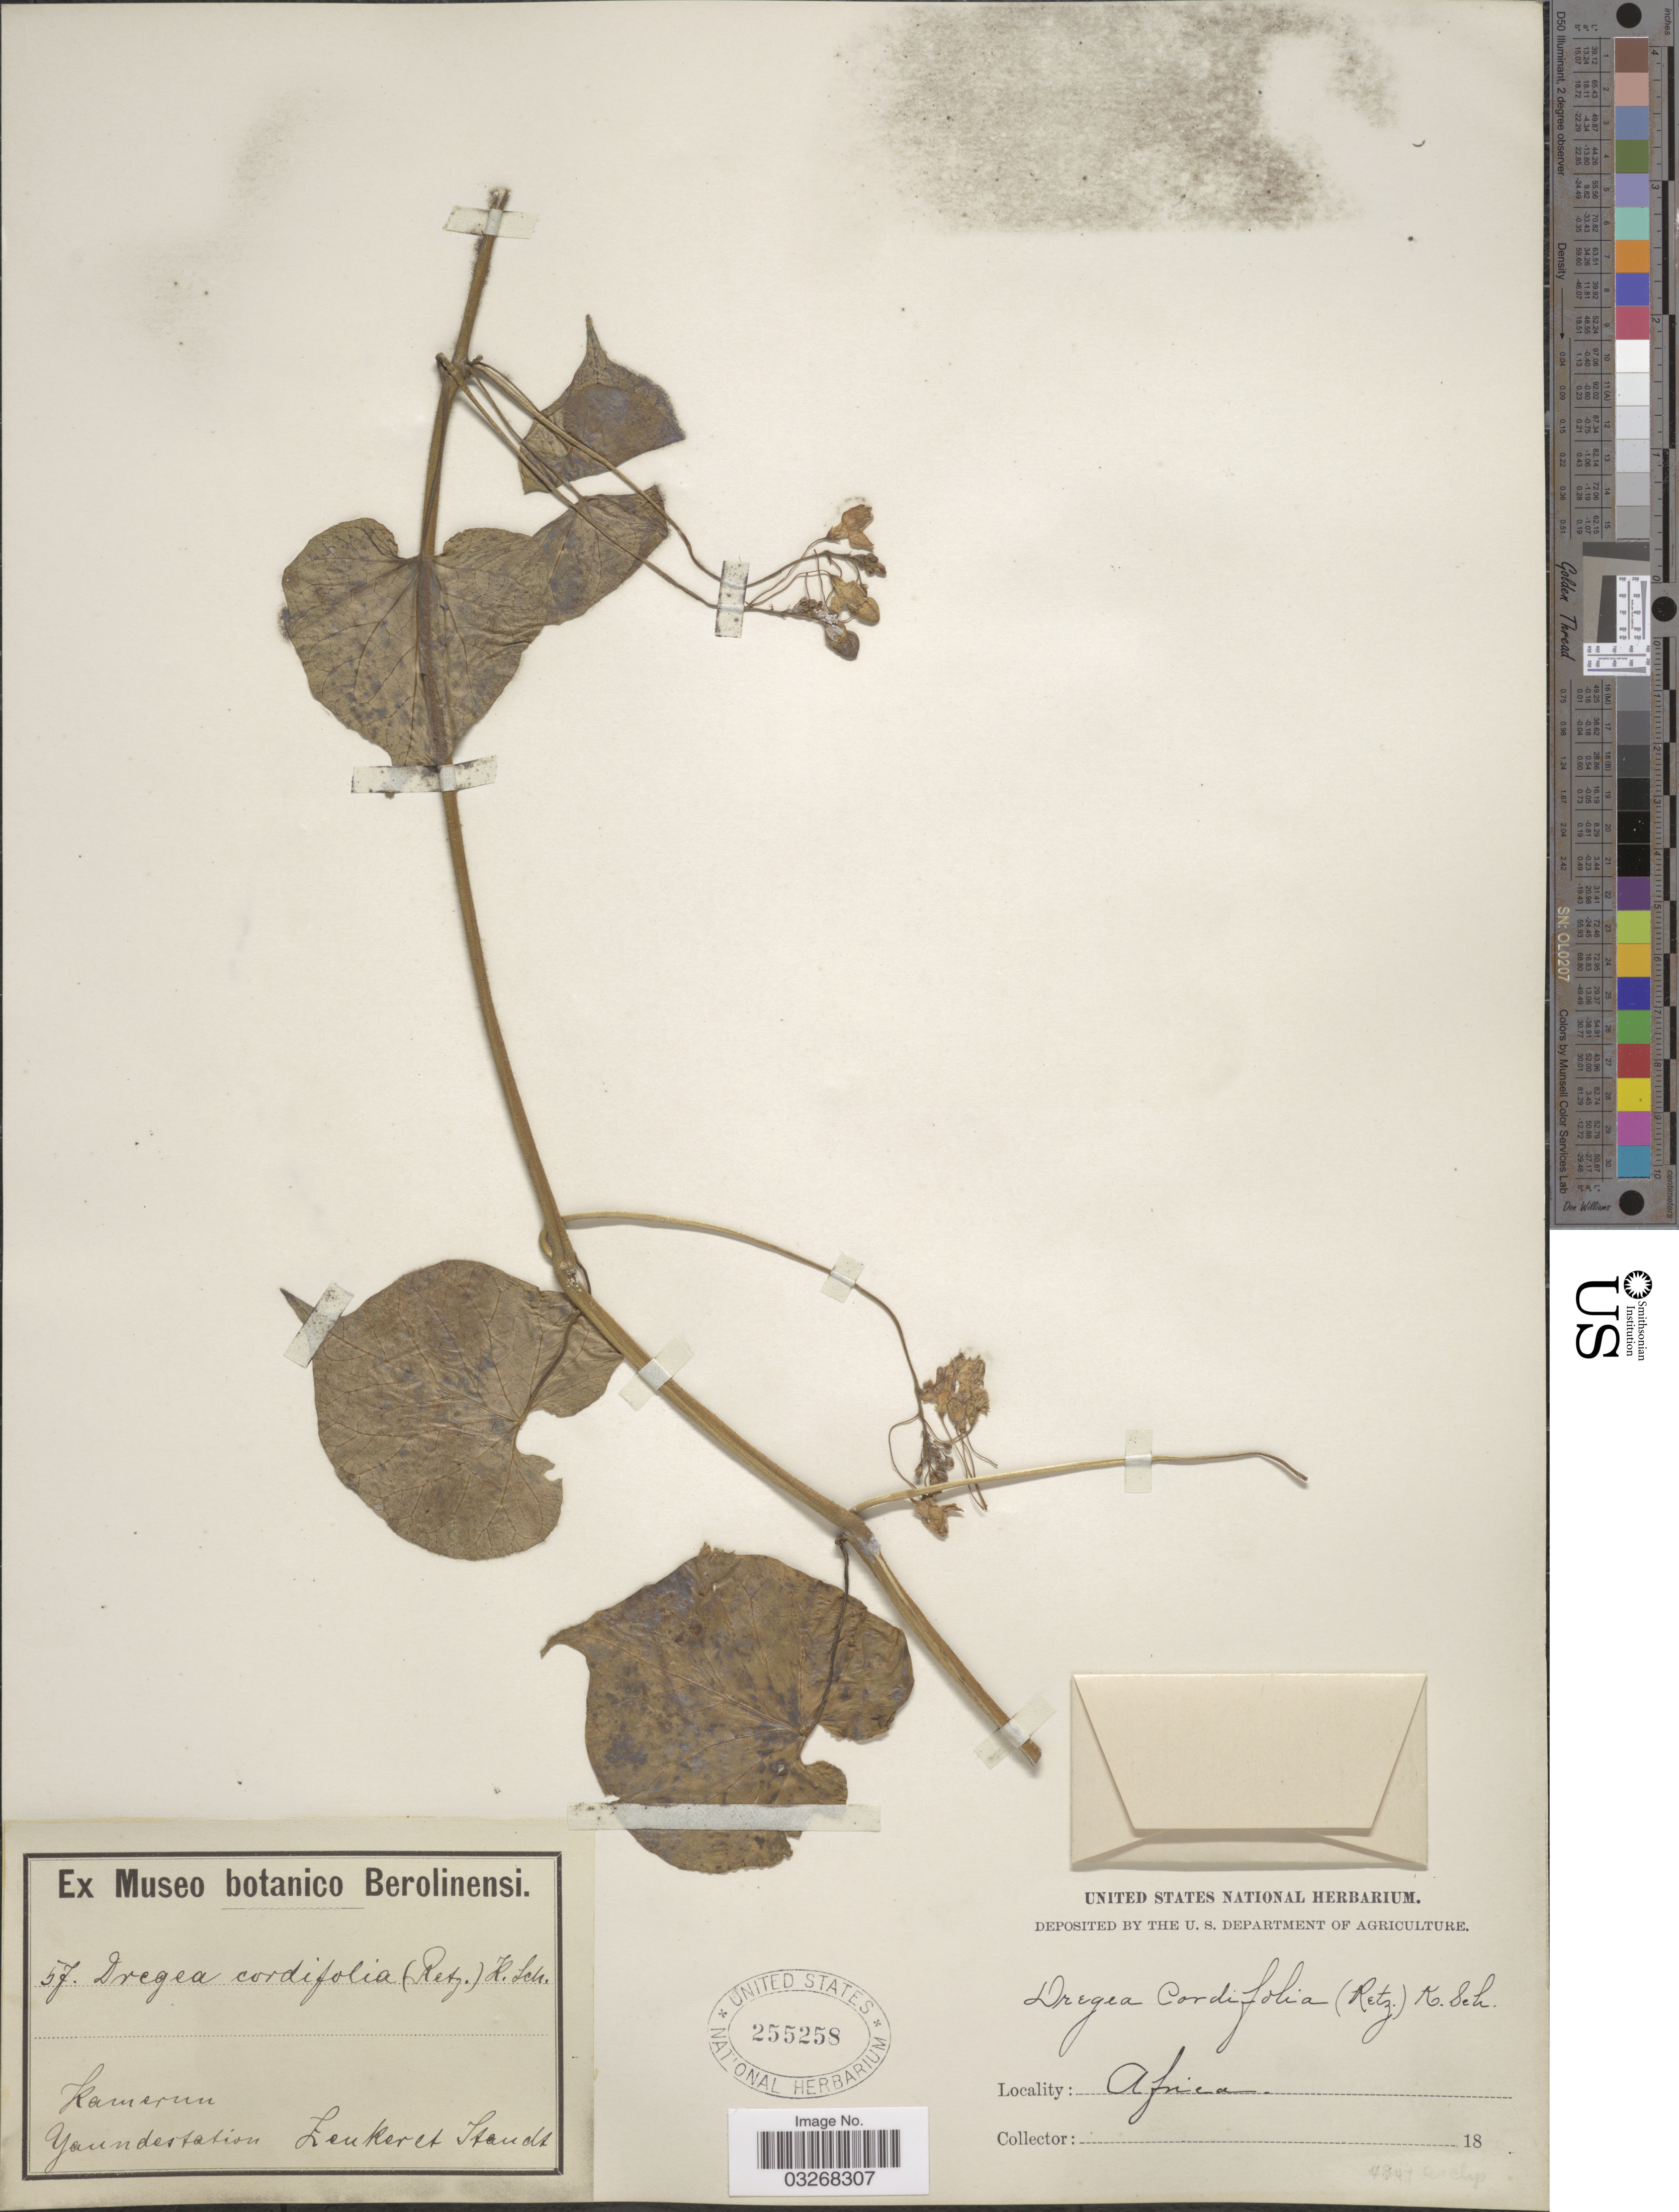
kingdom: Plantae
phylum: Tracheophyta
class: Magnoliopsida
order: Gentianales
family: Apocynaceae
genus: Pergularia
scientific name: Pergularia daemia subsp. daemia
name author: (Forssk.) Chiov.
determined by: Strong, Mark T., (BOT), Smithsonian Institution - National Museum of Natural History (UNITED STATES)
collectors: Zenker, -- & -. Staudt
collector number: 57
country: Cameroon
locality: Yaundestation.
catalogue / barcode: US 255258